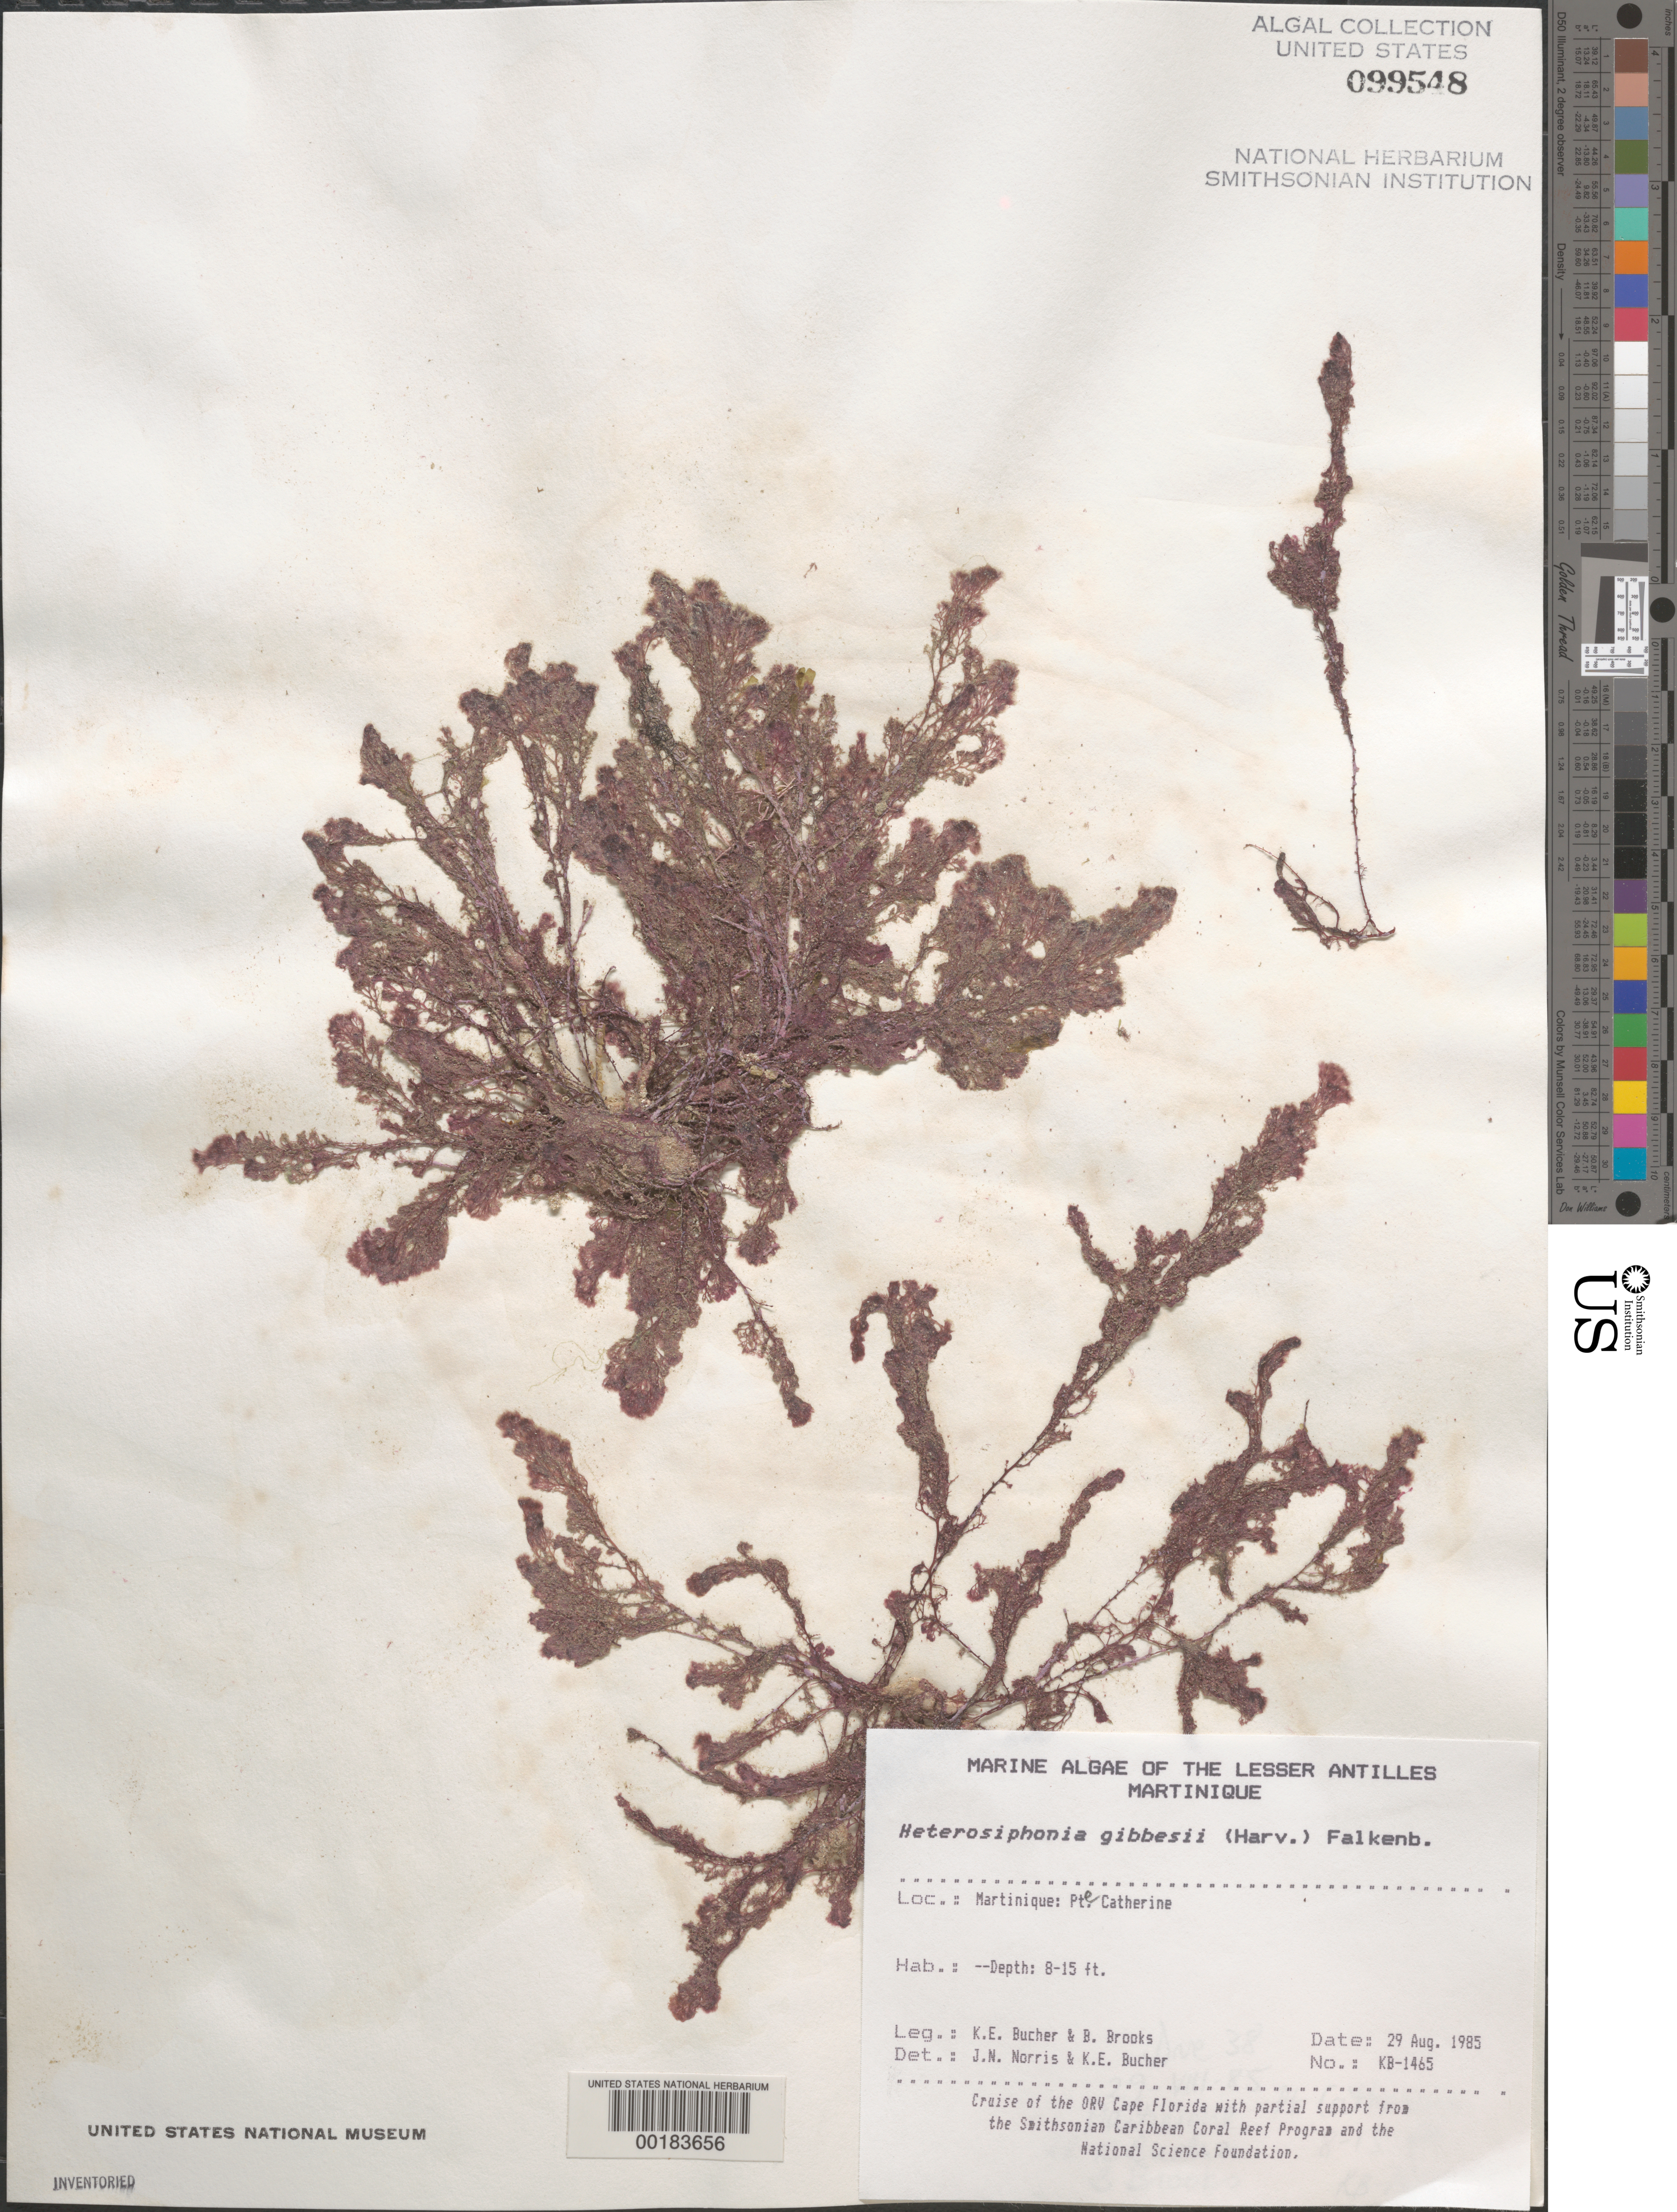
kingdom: Plantae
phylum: Rhodophyta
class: Florideophyceae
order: Ceramiales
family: Dasyaceae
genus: Heterosiphonia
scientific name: Heterosiphonia gibbesii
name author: (Harv.)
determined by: Norris, J. N.; Bucher, K. E.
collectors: K. E. Bucher & B. Brooks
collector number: Kb-1465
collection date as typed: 29 Aug 1985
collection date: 1985-08-29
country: Martinique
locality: Pointe Catherine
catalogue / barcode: US 99548